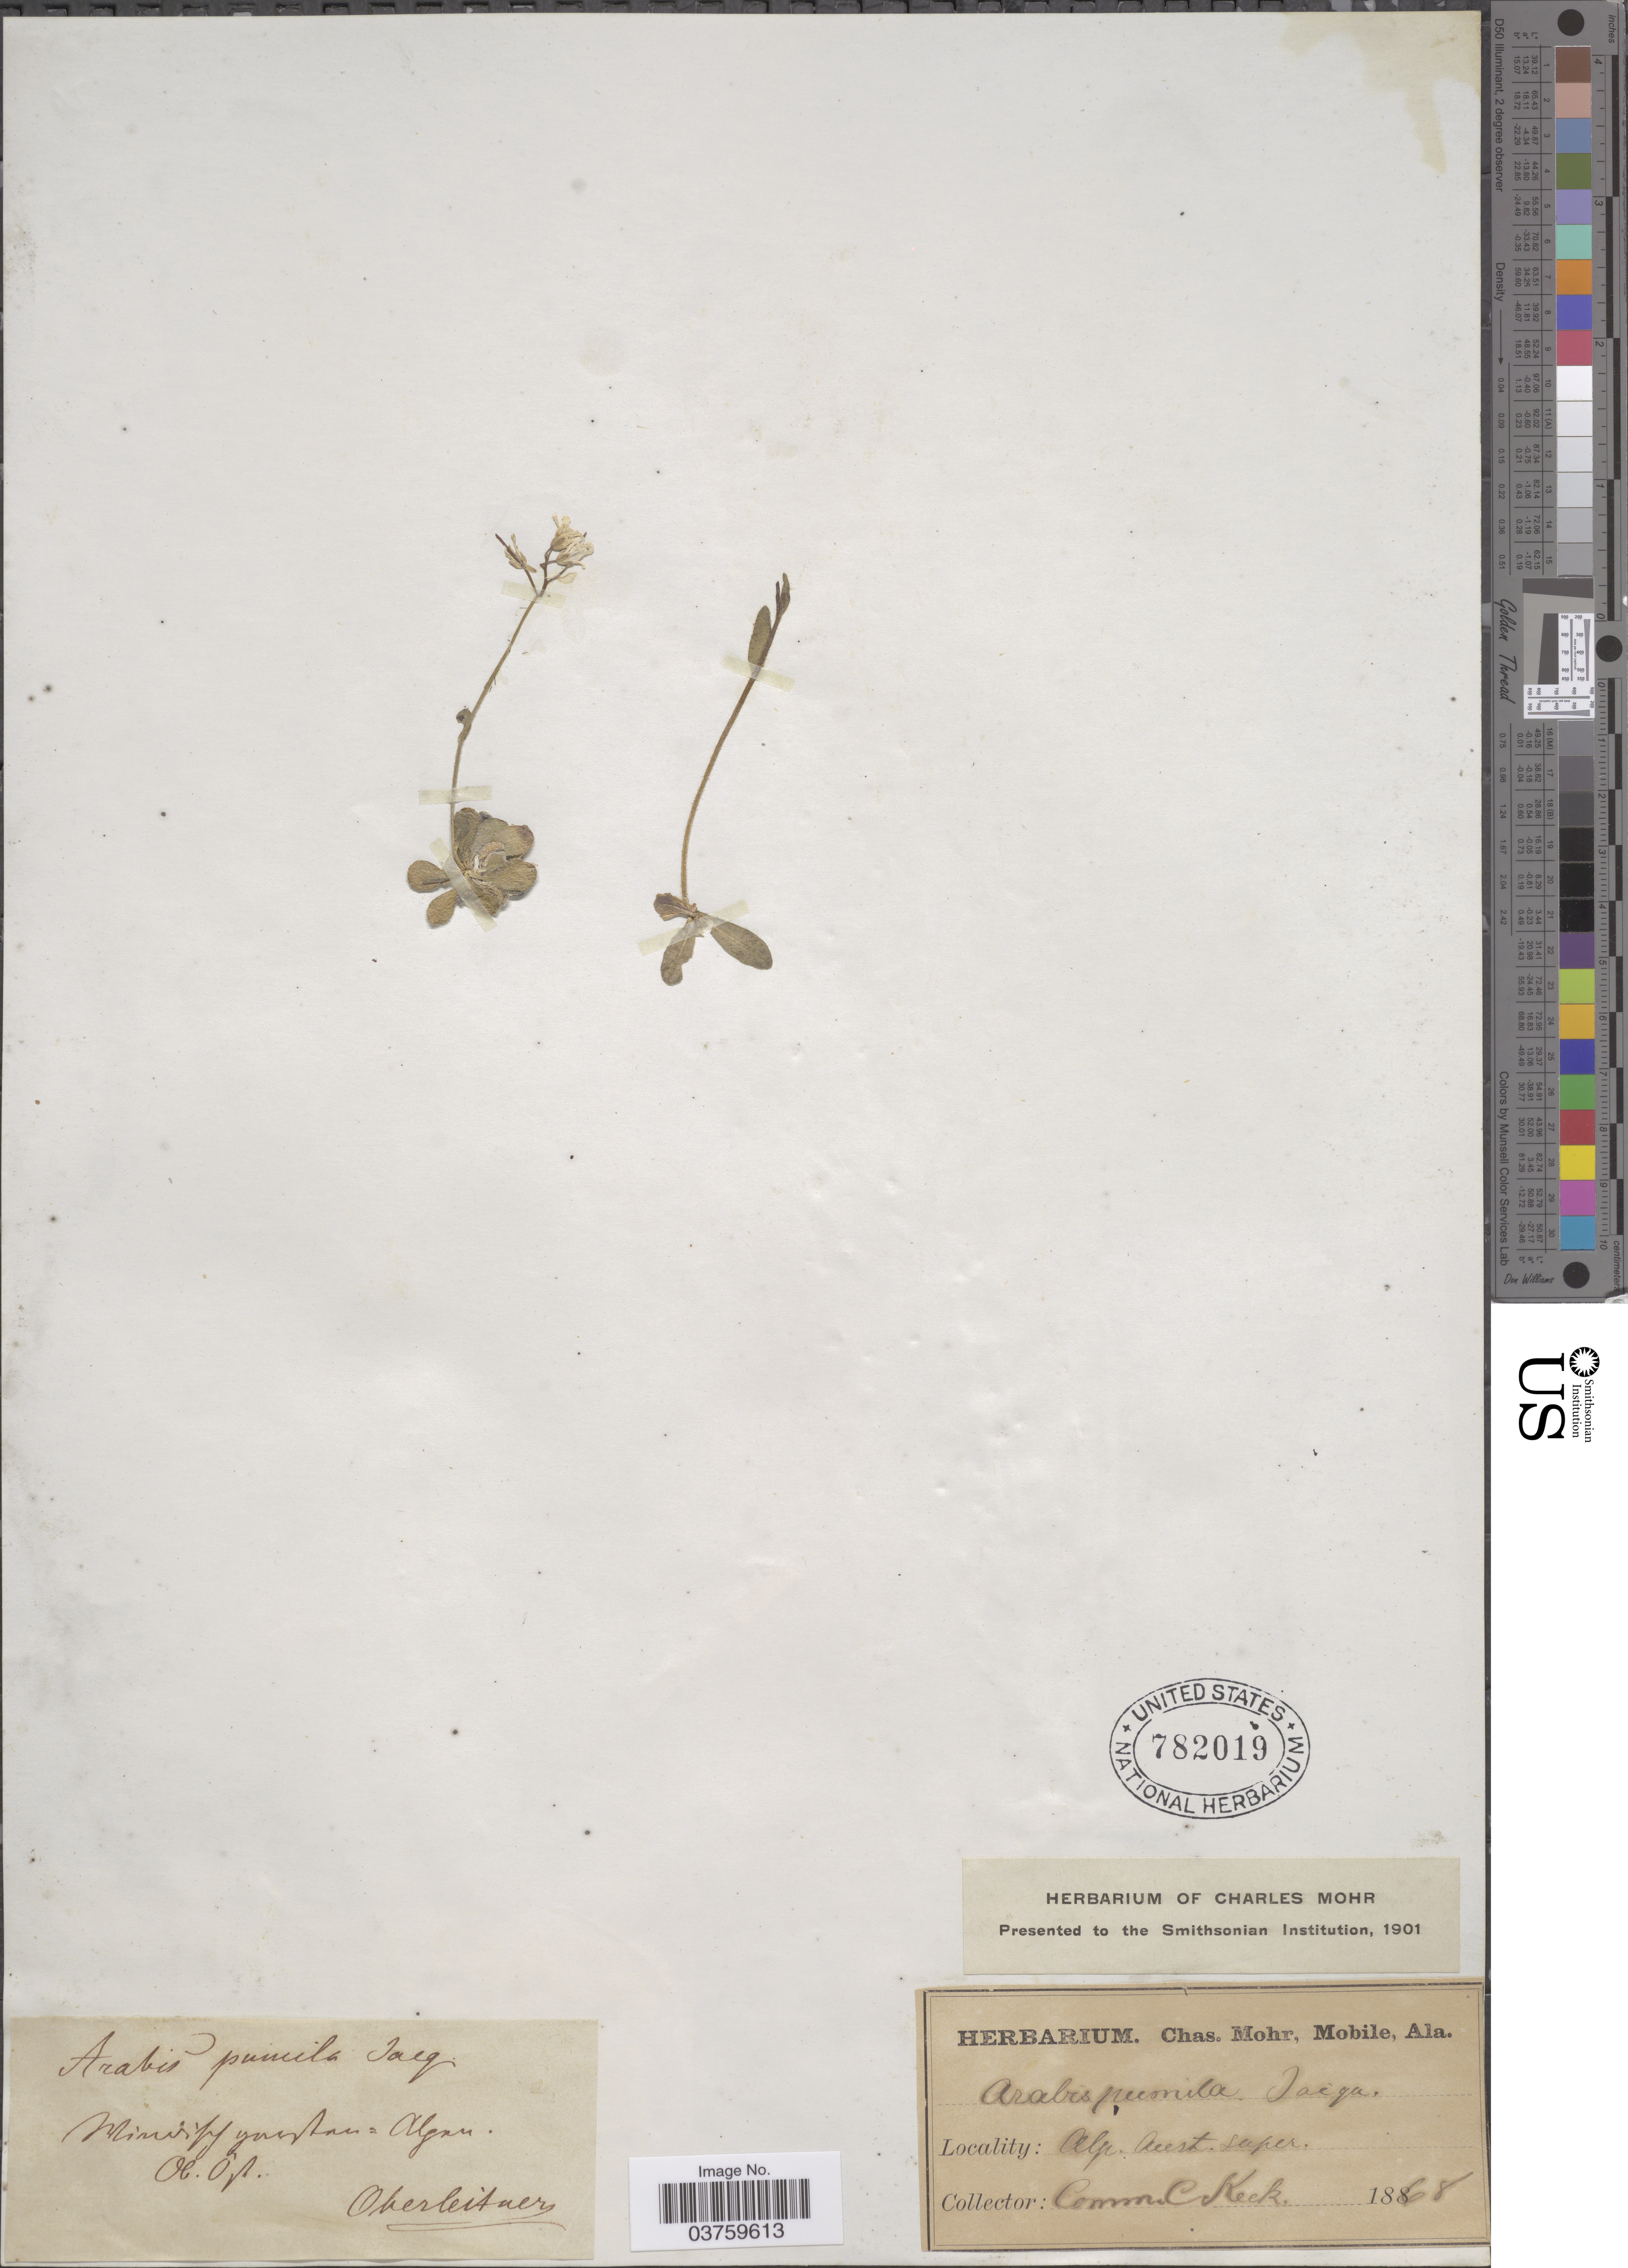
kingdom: Plantae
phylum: Tracheophyta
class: Magnoliopsida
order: Brassicales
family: Brassicaceae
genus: Arabis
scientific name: Arabis pumila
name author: Jacq.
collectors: Oberleitner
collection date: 1868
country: Austria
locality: Alp. Aust. super.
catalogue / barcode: US 782019